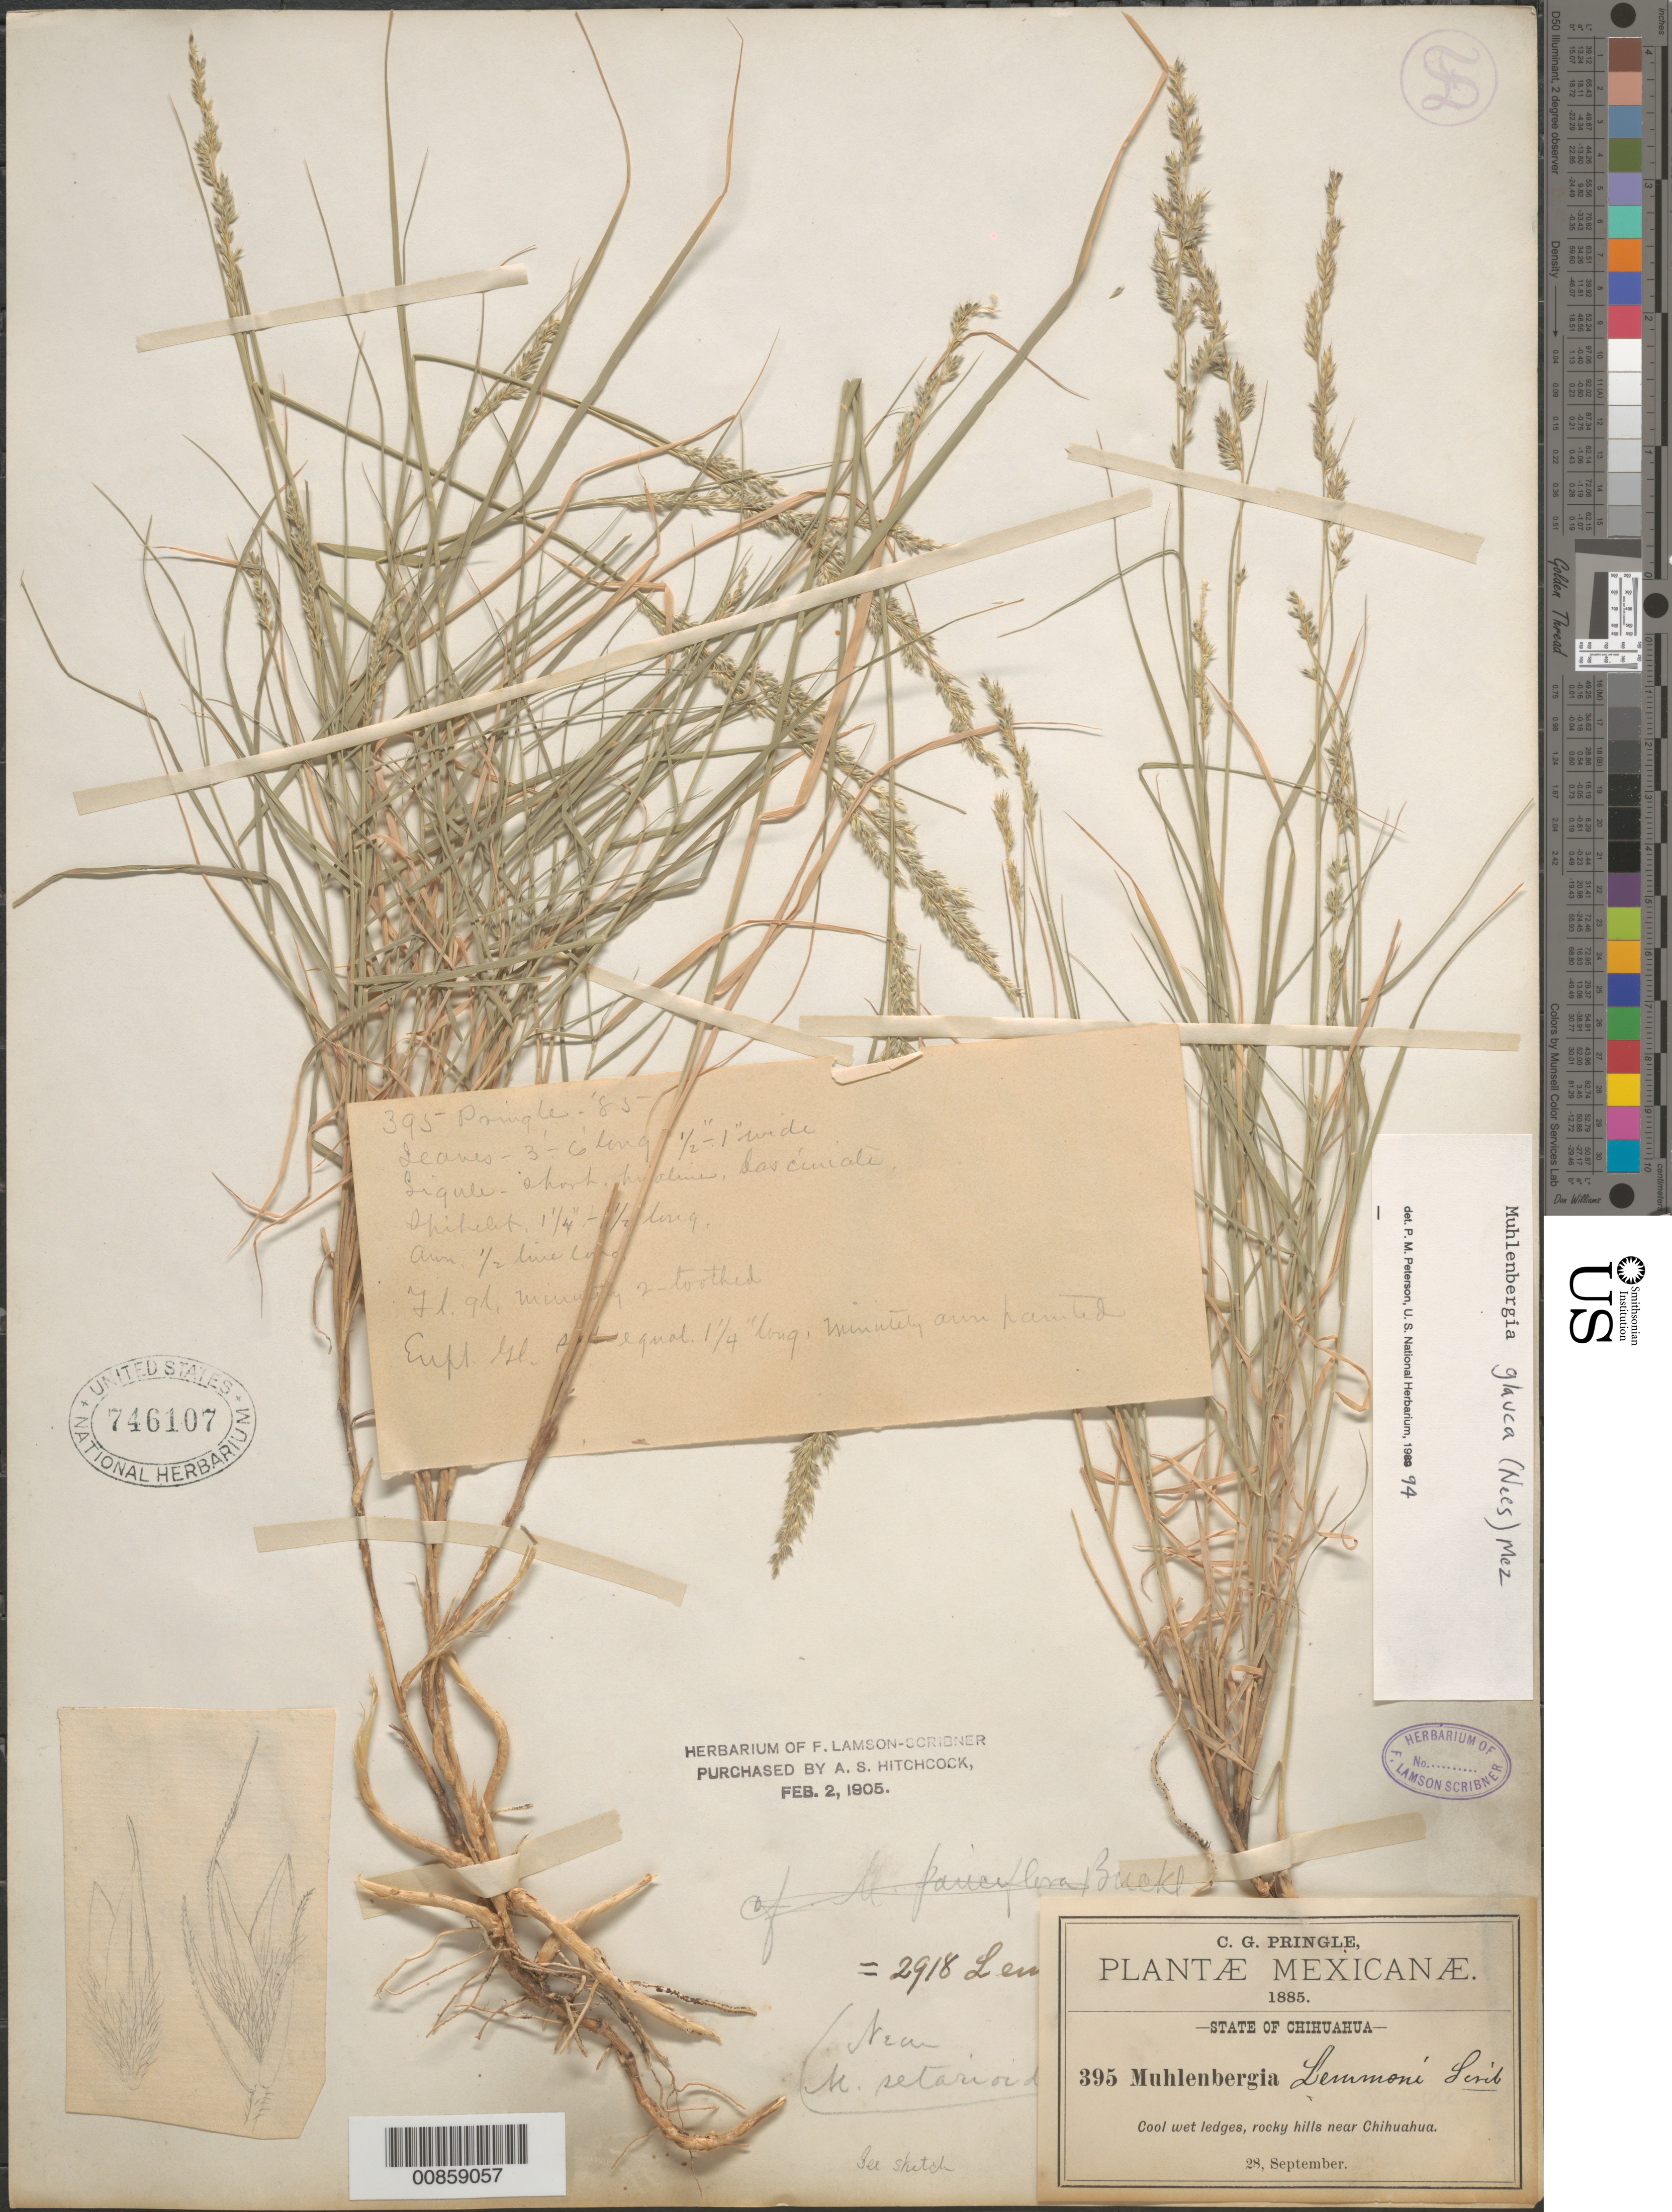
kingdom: Plantae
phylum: Tracheophyta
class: Liliopsida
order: Poales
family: Poaceae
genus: Muhlenbergia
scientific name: Muhlenbergia glauca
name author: (Nees) Mez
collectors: C. G. Pringle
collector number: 395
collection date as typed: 28 Sep 1885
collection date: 1885-09-28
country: Mexico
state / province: Chihuahua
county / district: Chihuahua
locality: Rocky hills near Chihuahua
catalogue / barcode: US 746107